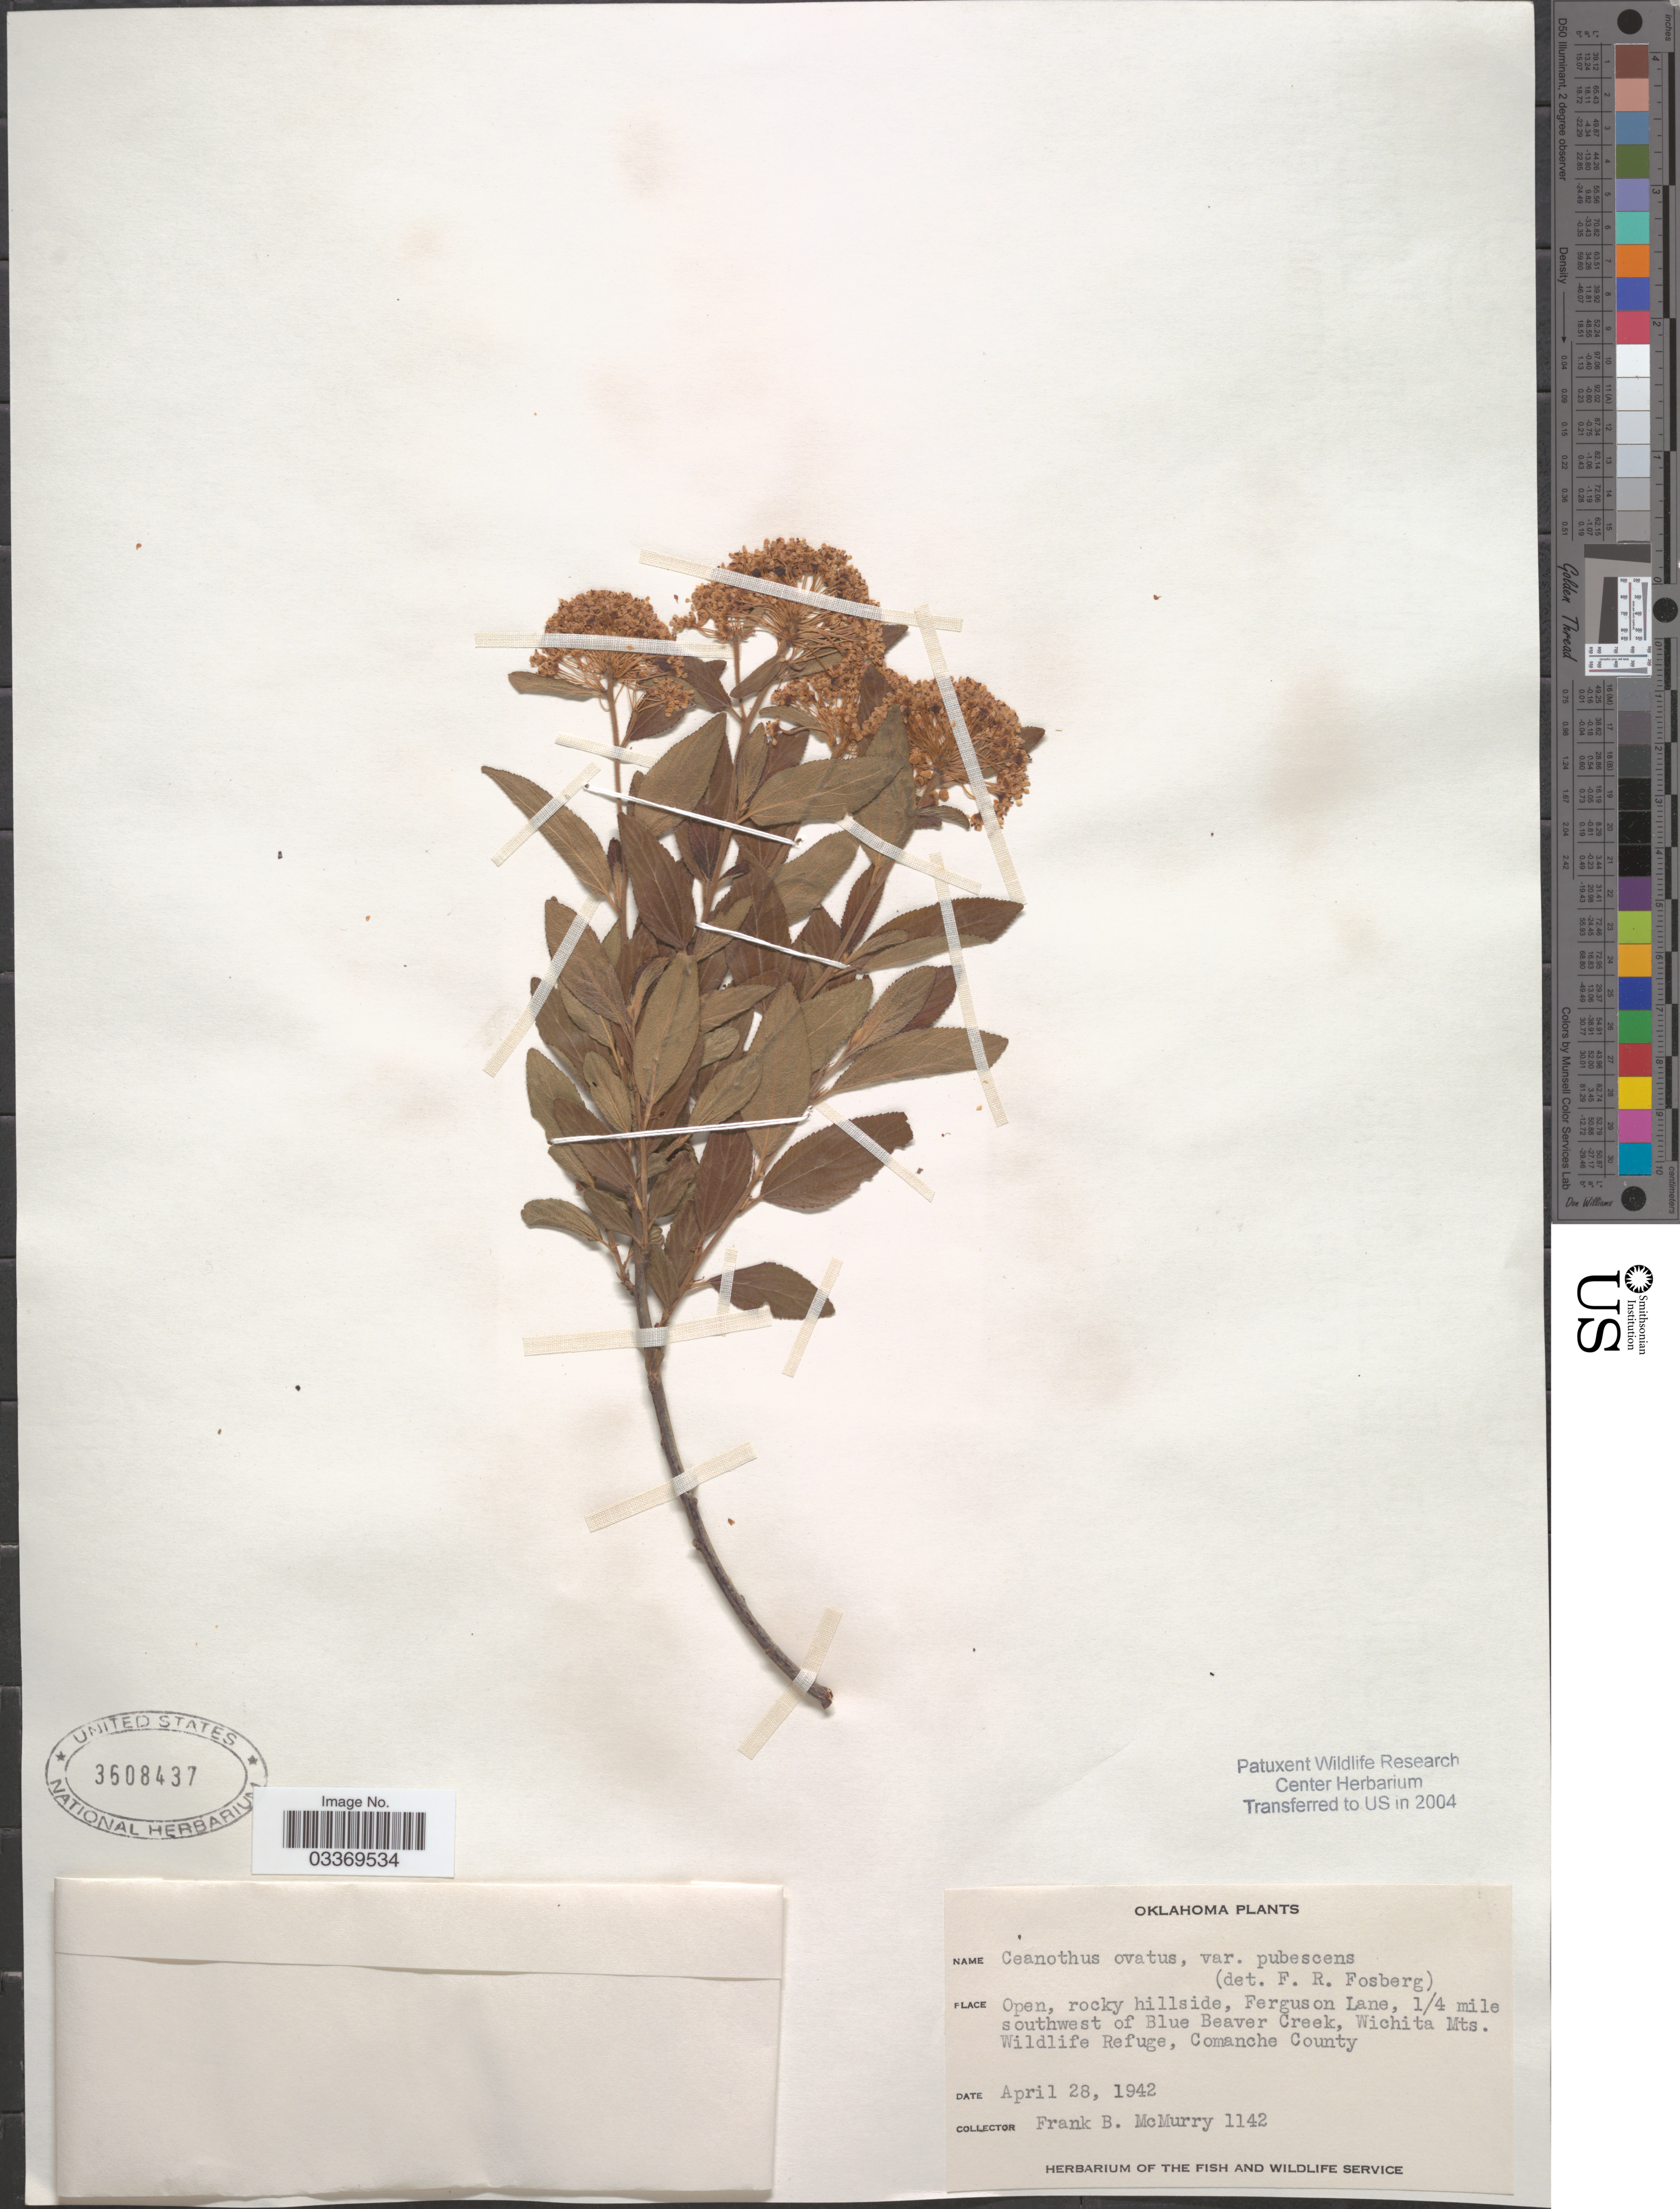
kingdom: Plantae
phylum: Tracheophyta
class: Magnoliopsida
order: Rosales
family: Rhamnaceae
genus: Ceanothus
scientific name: Ceanothus ovatus var. pubescens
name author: S. Watson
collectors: F. B. McMurry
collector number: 1142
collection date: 1942-04-28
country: United States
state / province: Oklahoma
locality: Open, rocky hillside, Ferguson Lane, 1/4 mile southwest of Blue Beaver Creek, Wichita Mts. Wildlife Refuge, Comanche County.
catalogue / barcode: US 3608437